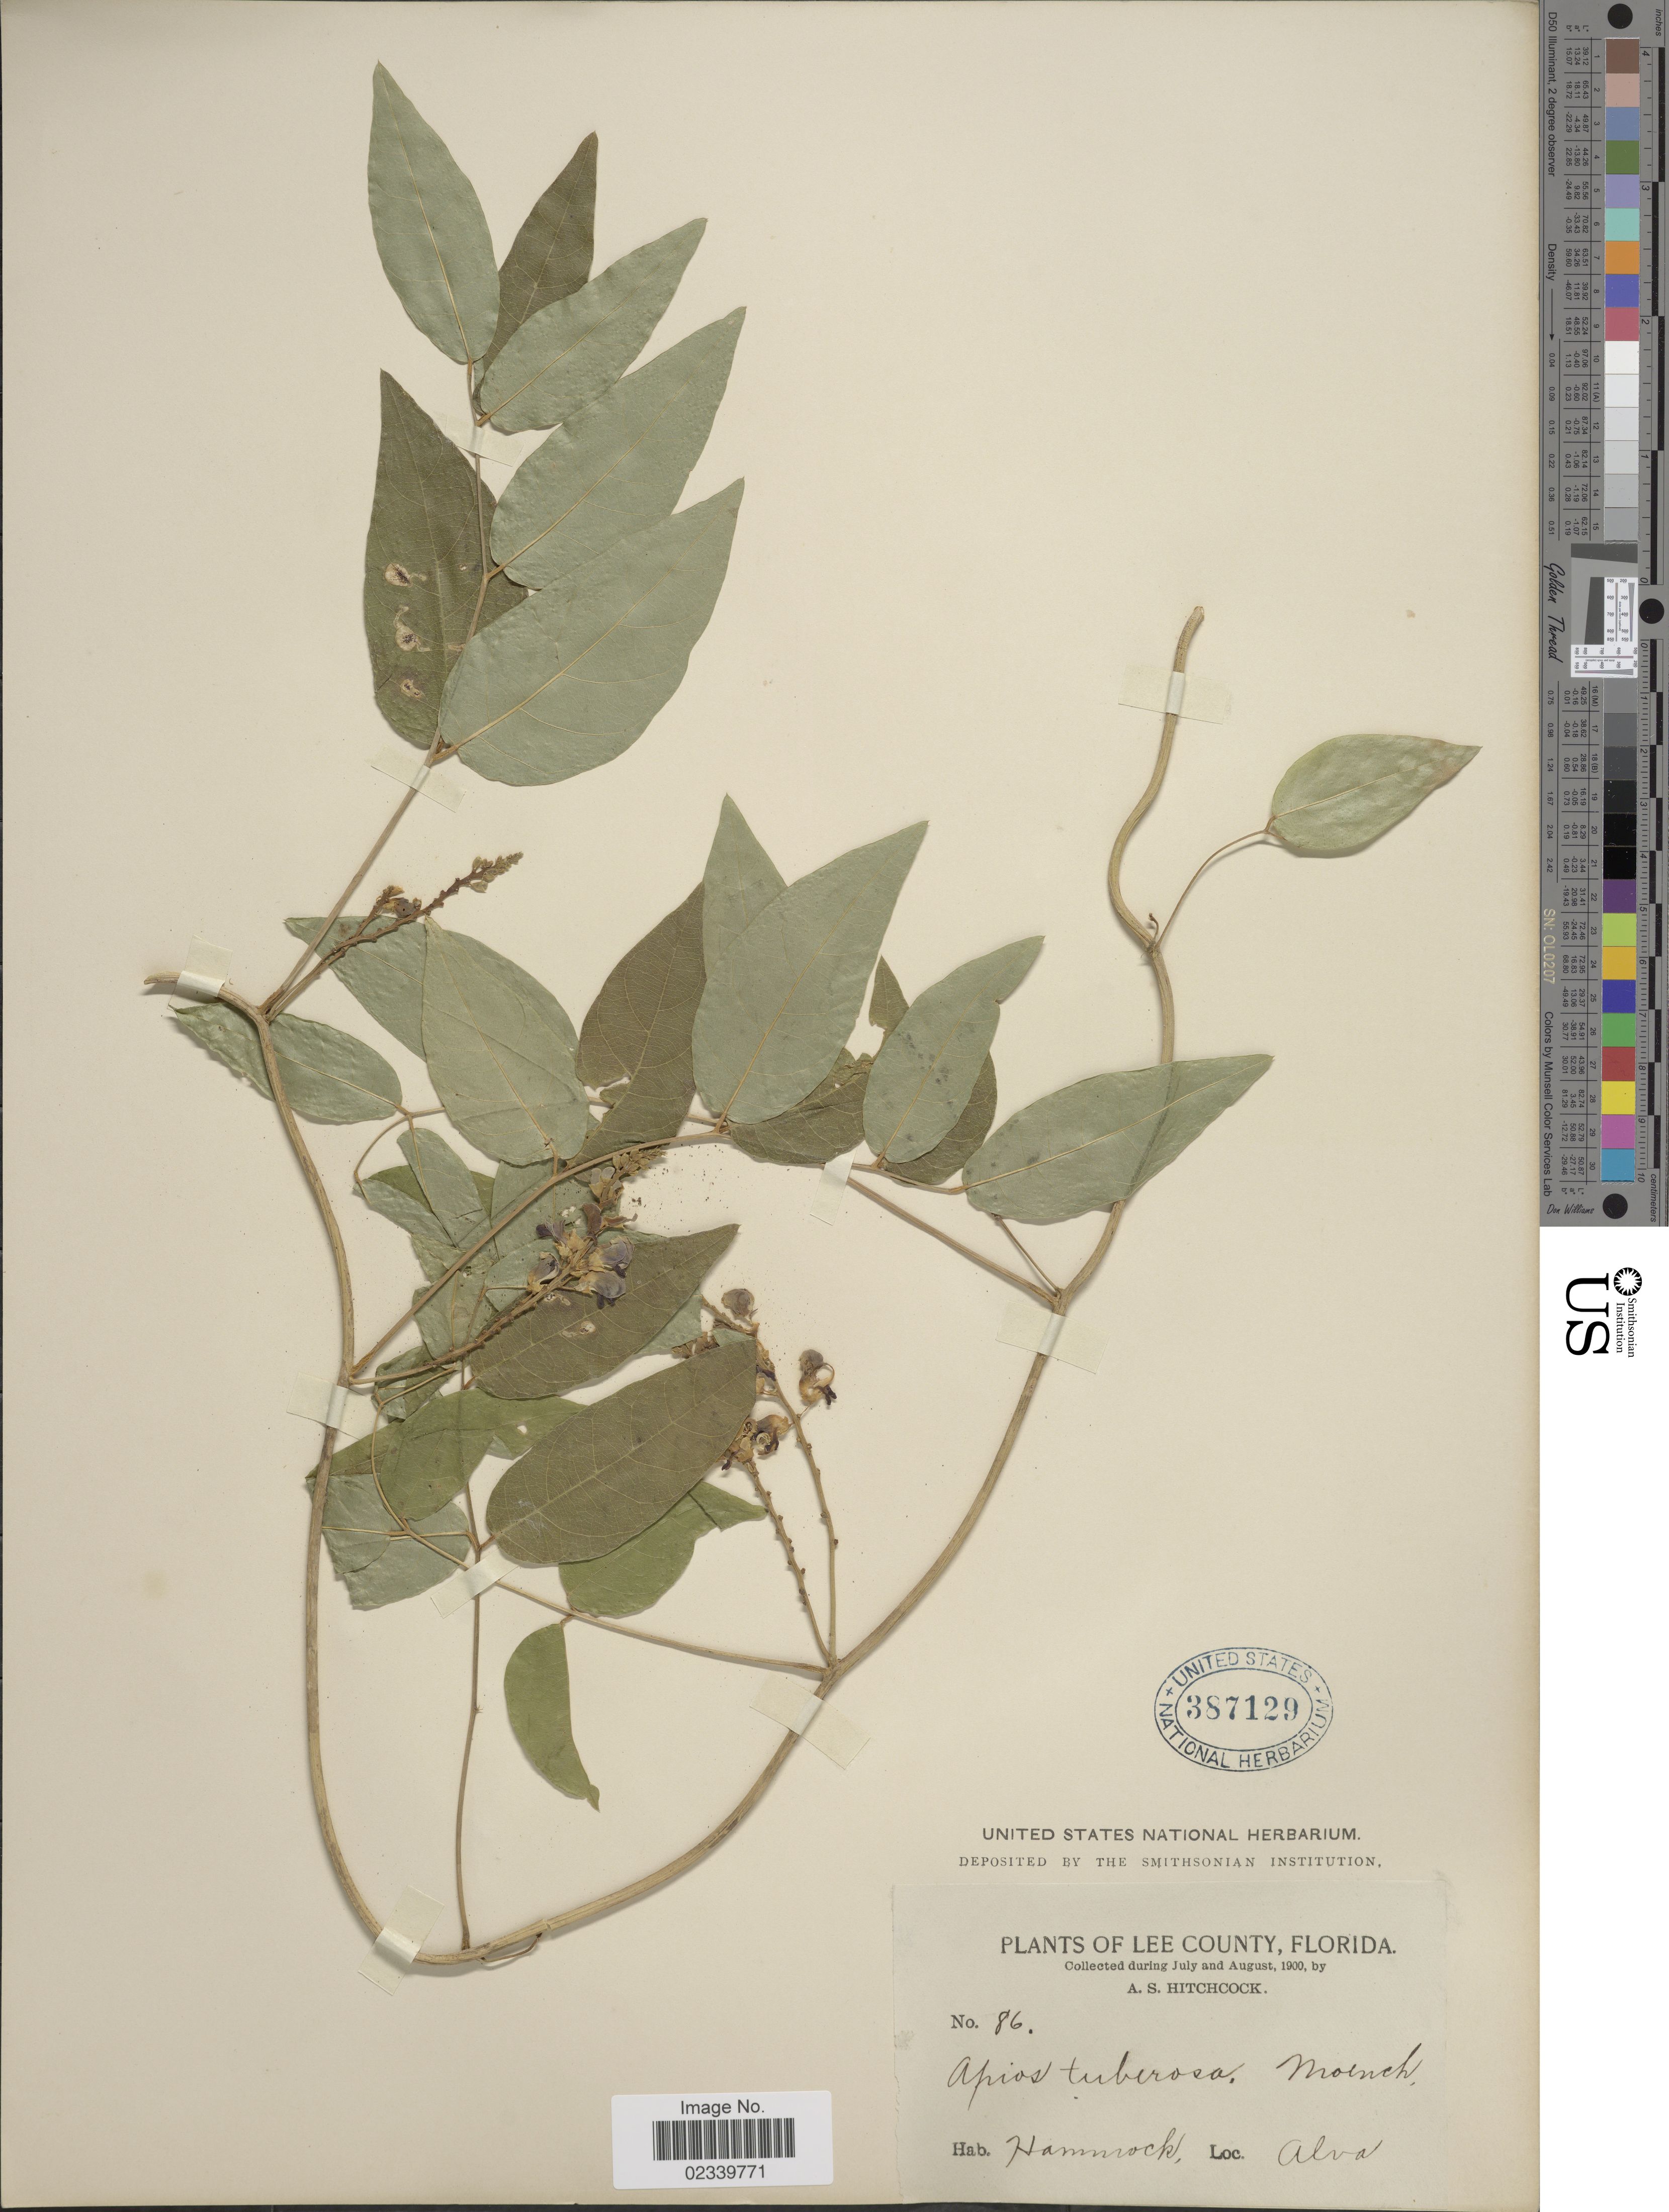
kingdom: Plantae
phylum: Tracheophyta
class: Magnoliopsida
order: Fabales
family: Fabaceae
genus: Apios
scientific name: Apios americana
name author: Medik.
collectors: A. S. Hitchcock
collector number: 86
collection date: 1900-07/1900-08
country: United States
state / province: Florida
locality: Lee County, Florida. Hammock. Alva.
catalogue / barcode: US 387129